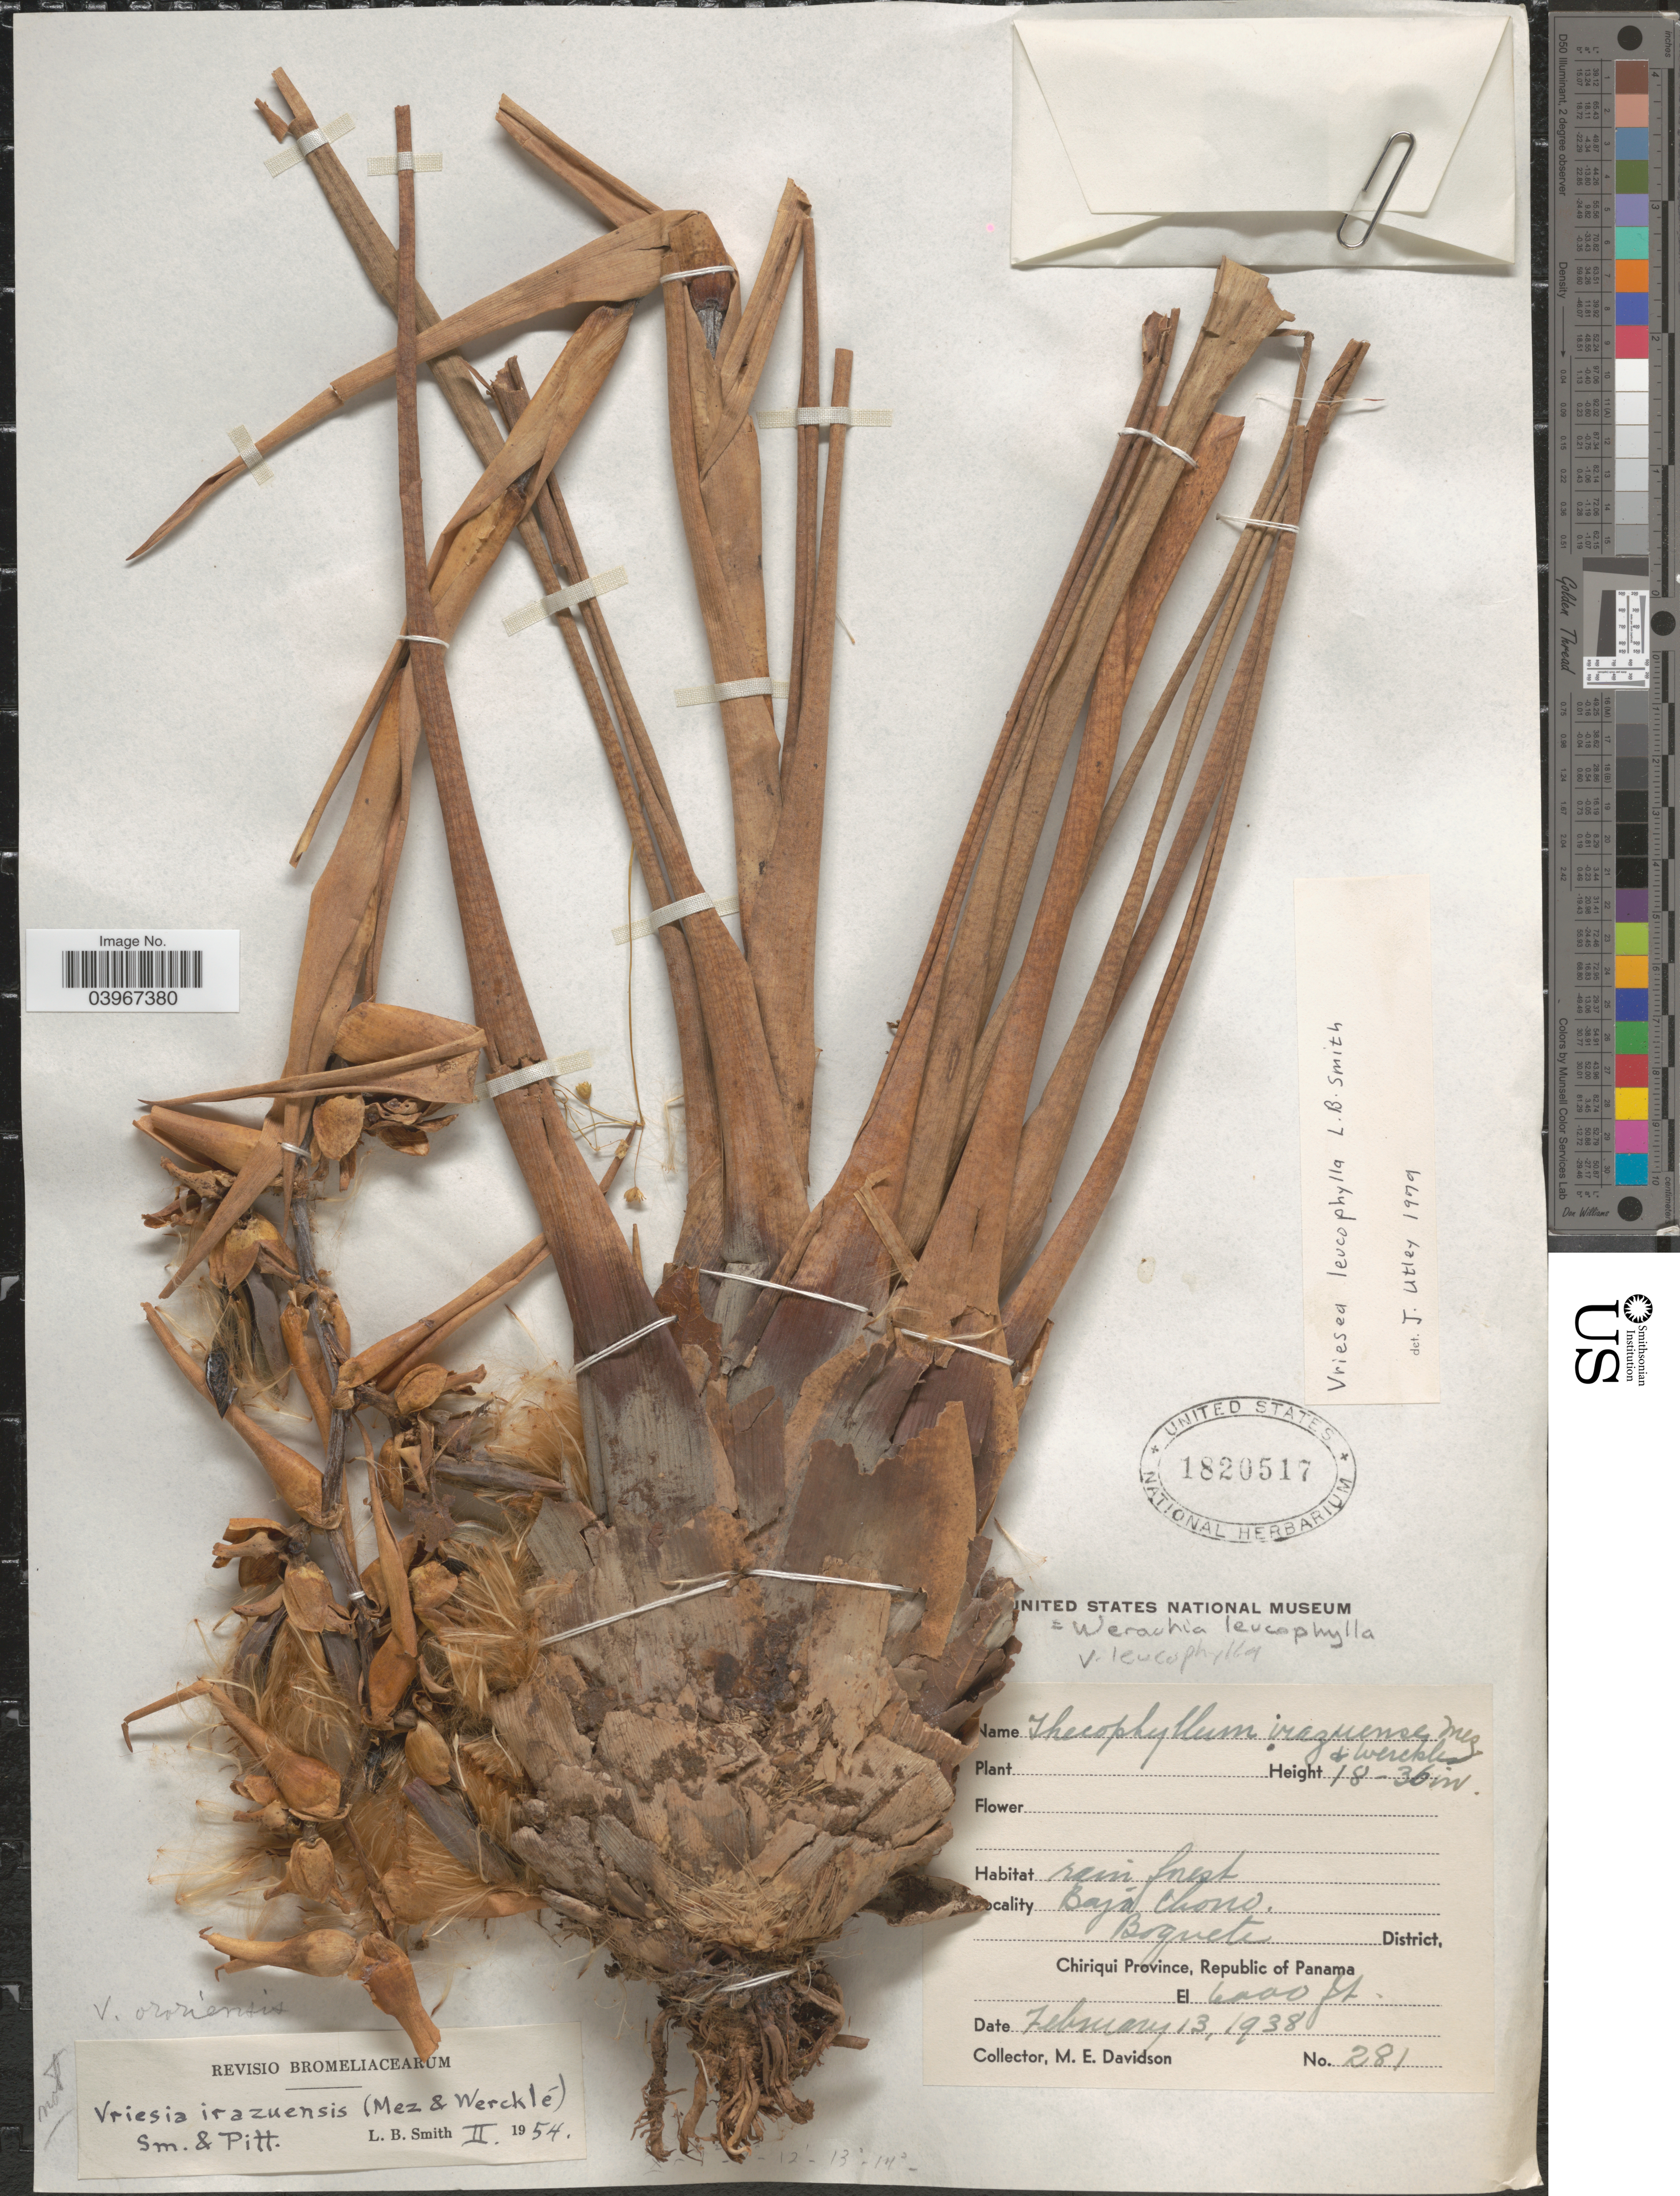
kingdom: Plantae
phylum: Tracheophyta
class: Liliopsida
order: Poales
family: Bromeliaceae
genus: Werauhia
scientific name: Werauhia leucophylla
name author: (L.B. Sm.) J.R. Grant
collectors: M. E. Davidson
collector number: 281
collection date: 1938-02-13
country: Panama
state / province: Chiriqui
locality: Bajo Chorro. Boquete District.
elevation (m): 1829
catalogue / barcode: US 1820517